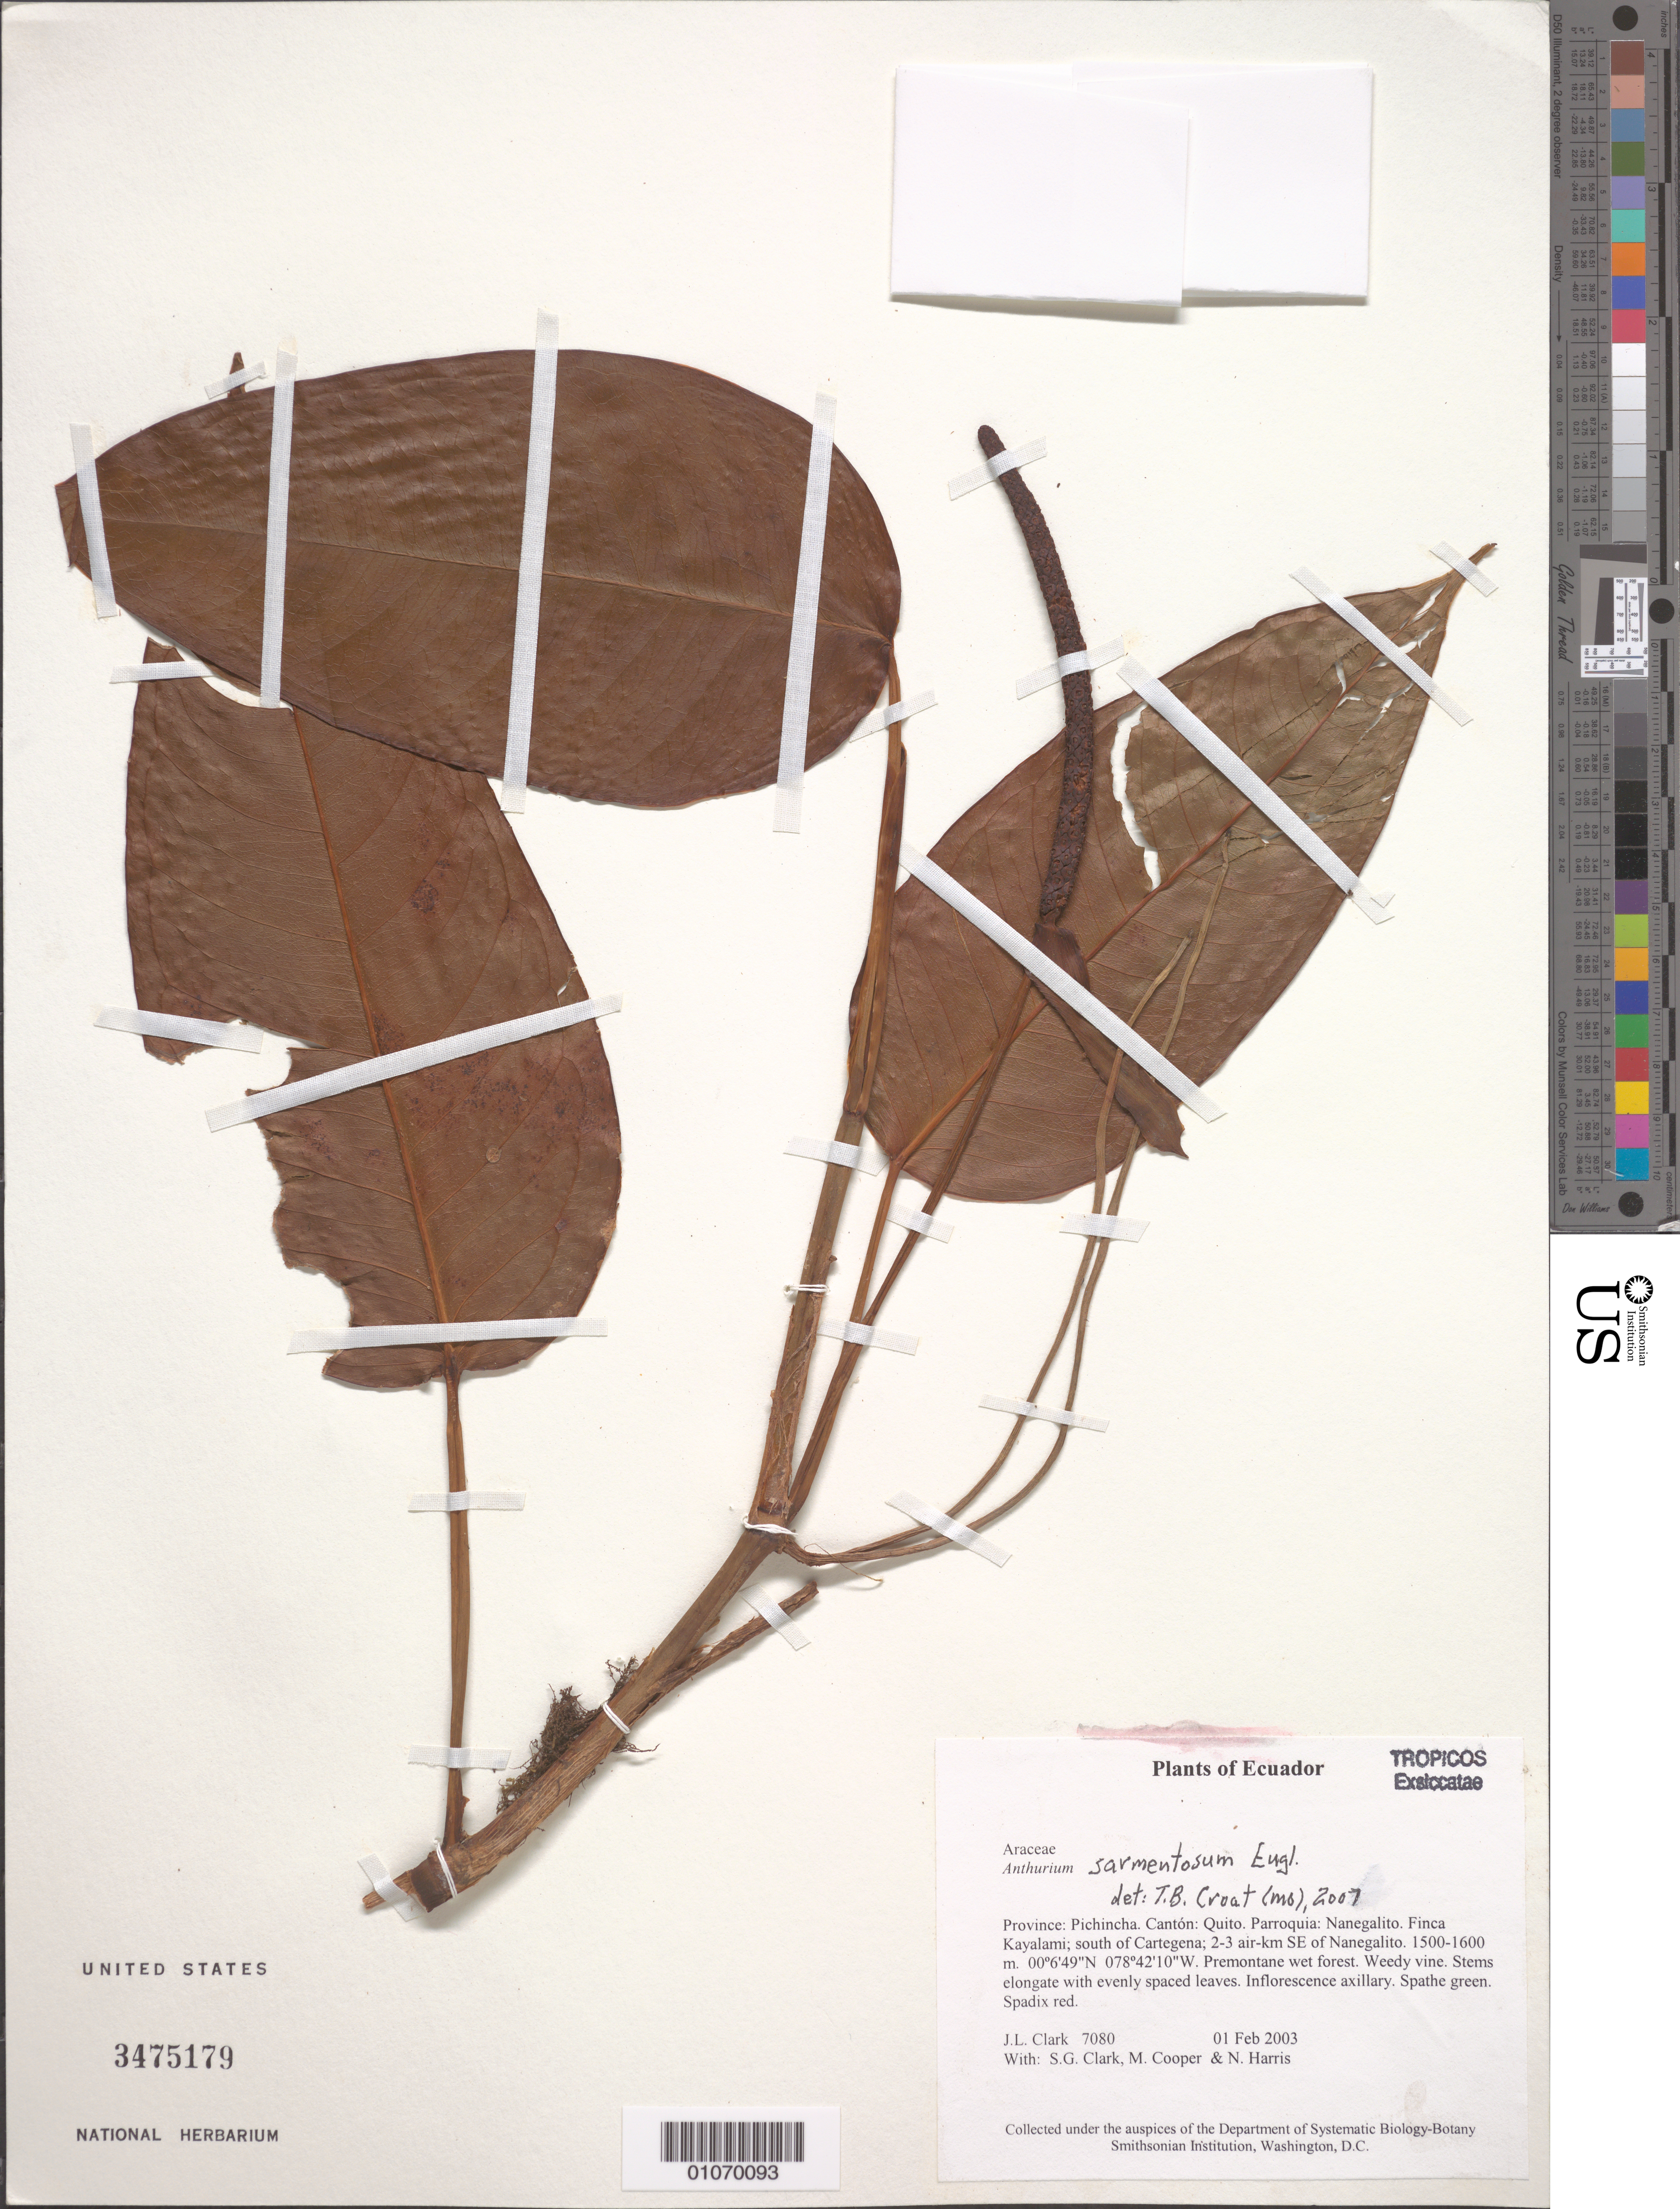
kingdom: Plantae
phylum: Tracheophyta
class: Liliopsida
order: Alismatales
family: Araceae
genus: Anthurium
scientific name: Anthurium sarmentosum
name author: Engl.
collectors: J. L. Clark, S. G. Clark, M. Cooper & N. Harris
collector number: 7080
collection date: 2003-02-01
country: Ecuador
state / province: Pichincha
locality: Cantón: Quito. Parroquia: Nanegalito. Finca Kayalami; south of Cartegena, 2-3 air-km SE of Nanegalito.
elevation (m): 1500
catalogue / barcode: US 3475179